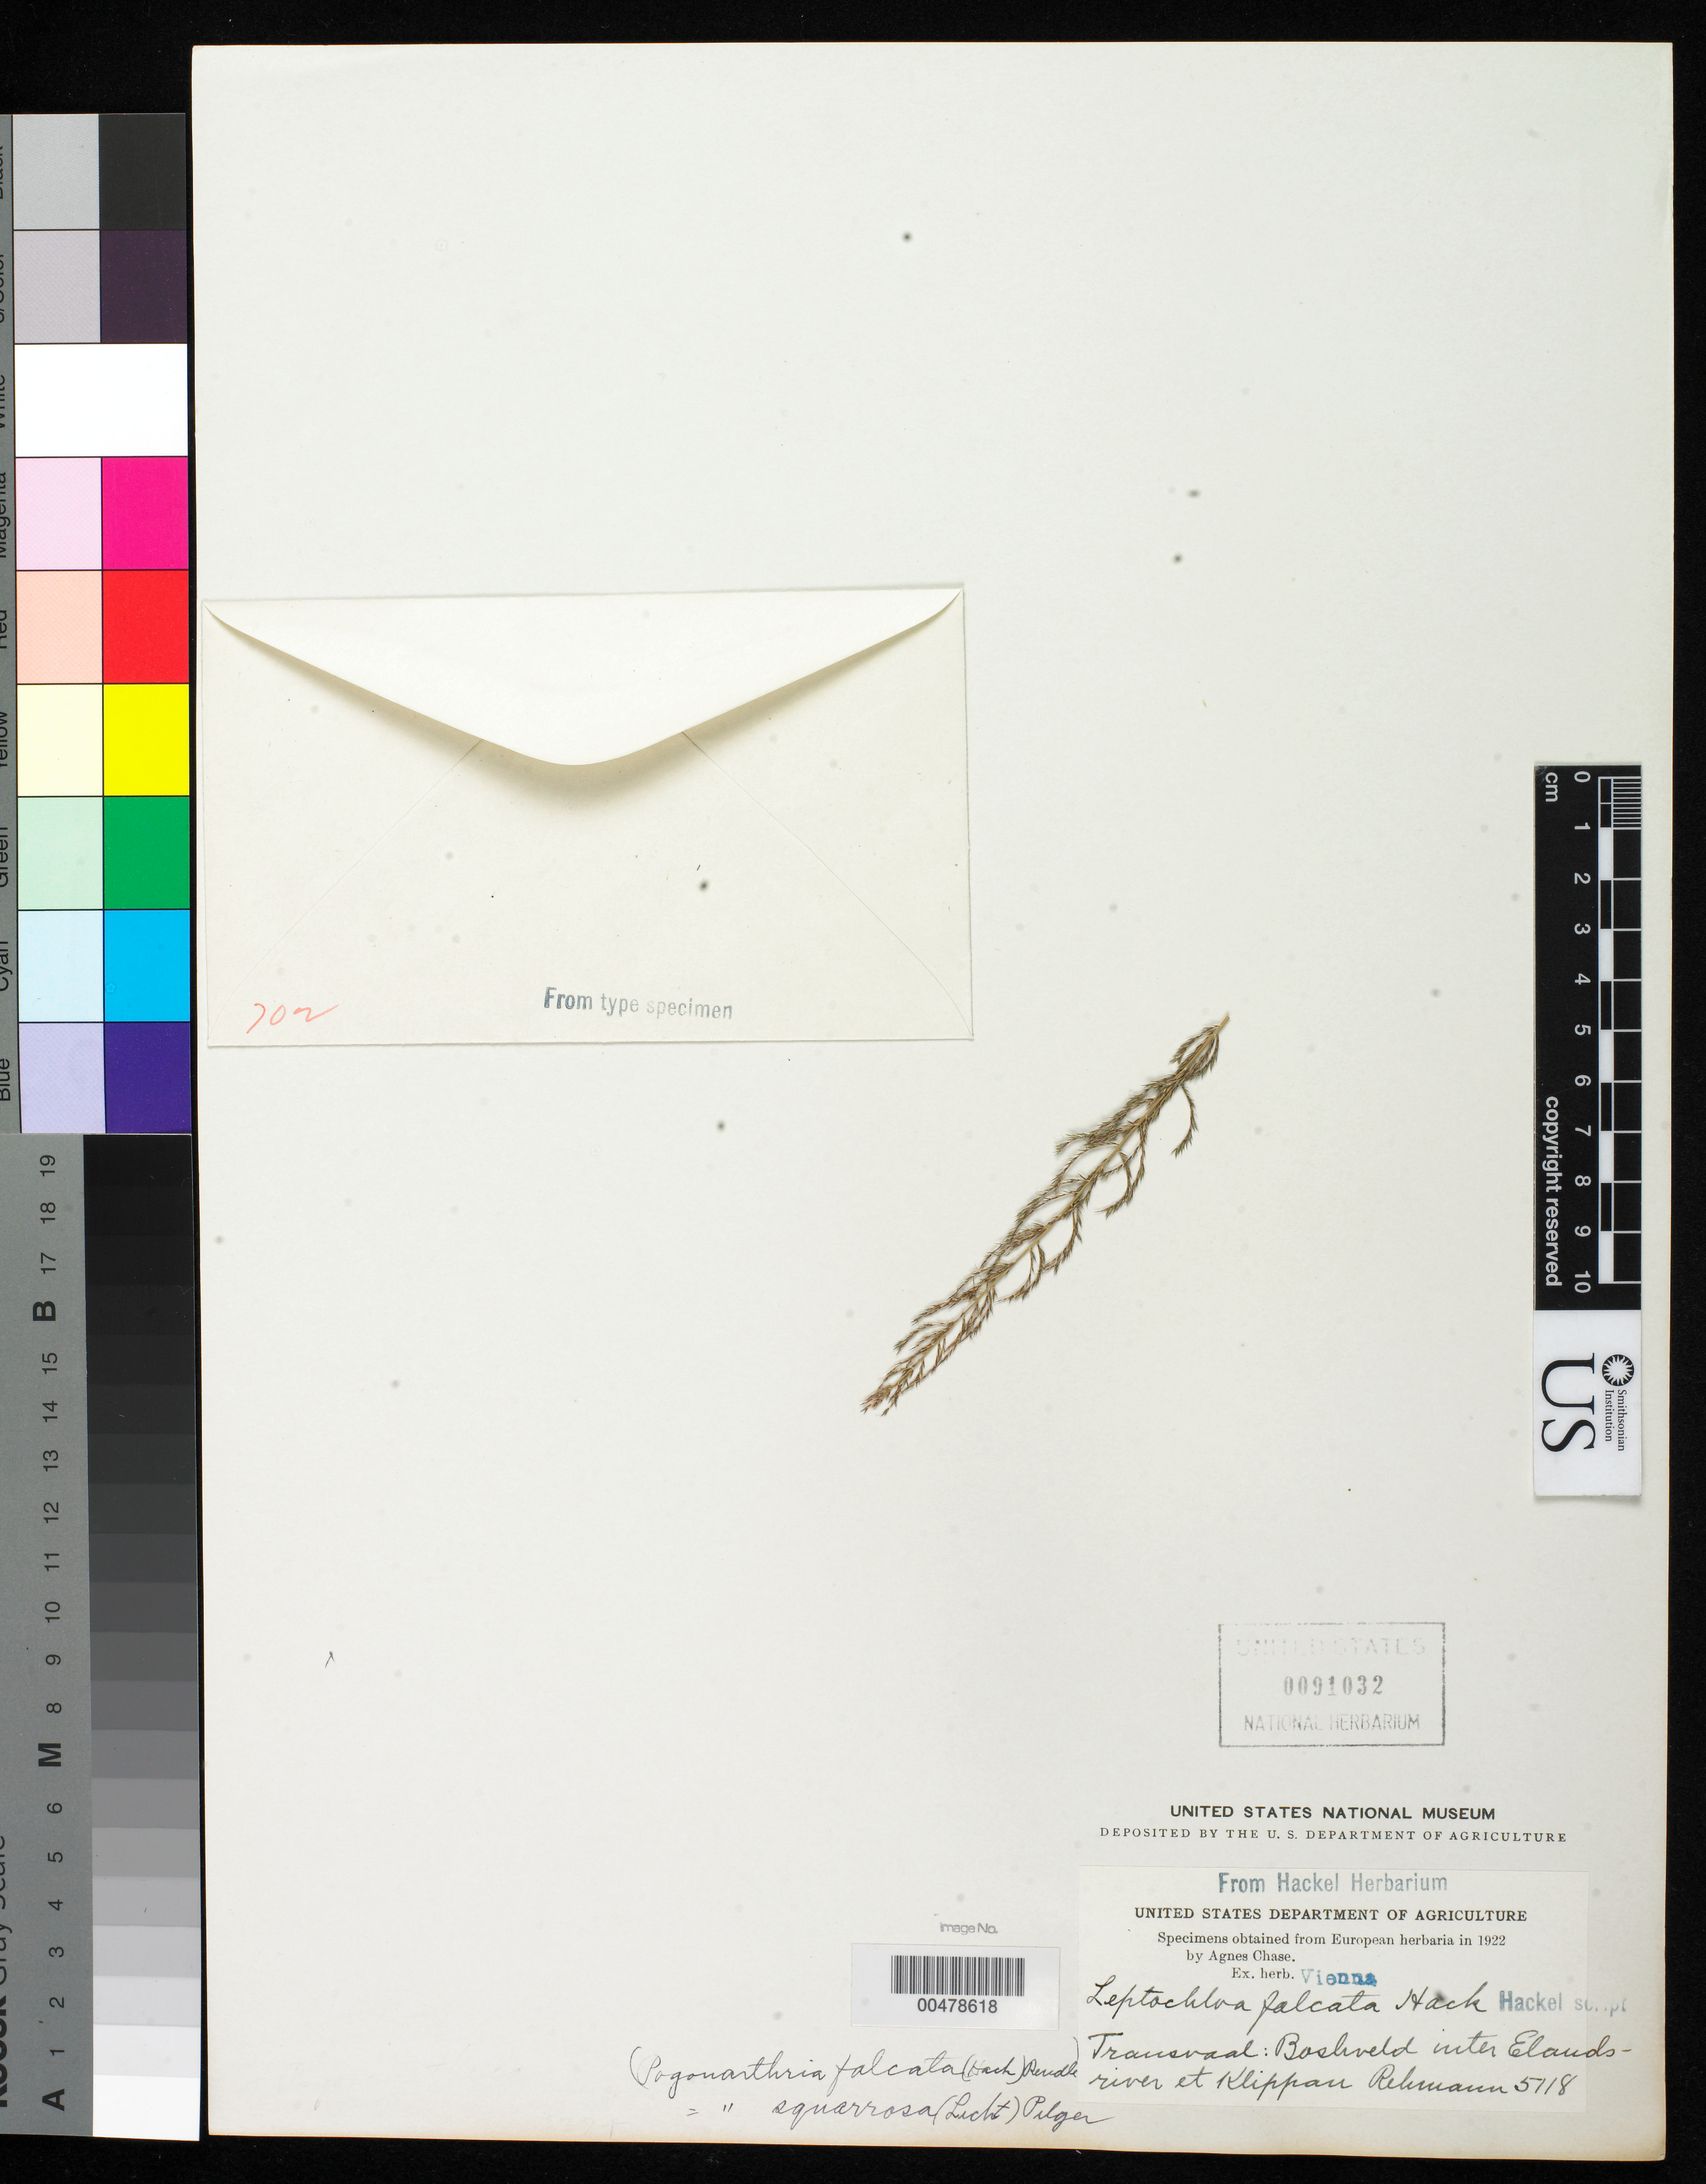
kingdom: Plantae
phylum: Tracheophyta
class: Liliopsida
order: Poales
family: Poaceae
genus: Leptochloa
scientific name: Leptochloa falcata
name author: Hack. ex Schinz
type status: Type Fragment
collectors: A. Rehmann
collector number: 5118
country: South Africa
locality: Boshveld inter Elandsriver et Klippan. Transvaal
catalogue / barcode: US 91032